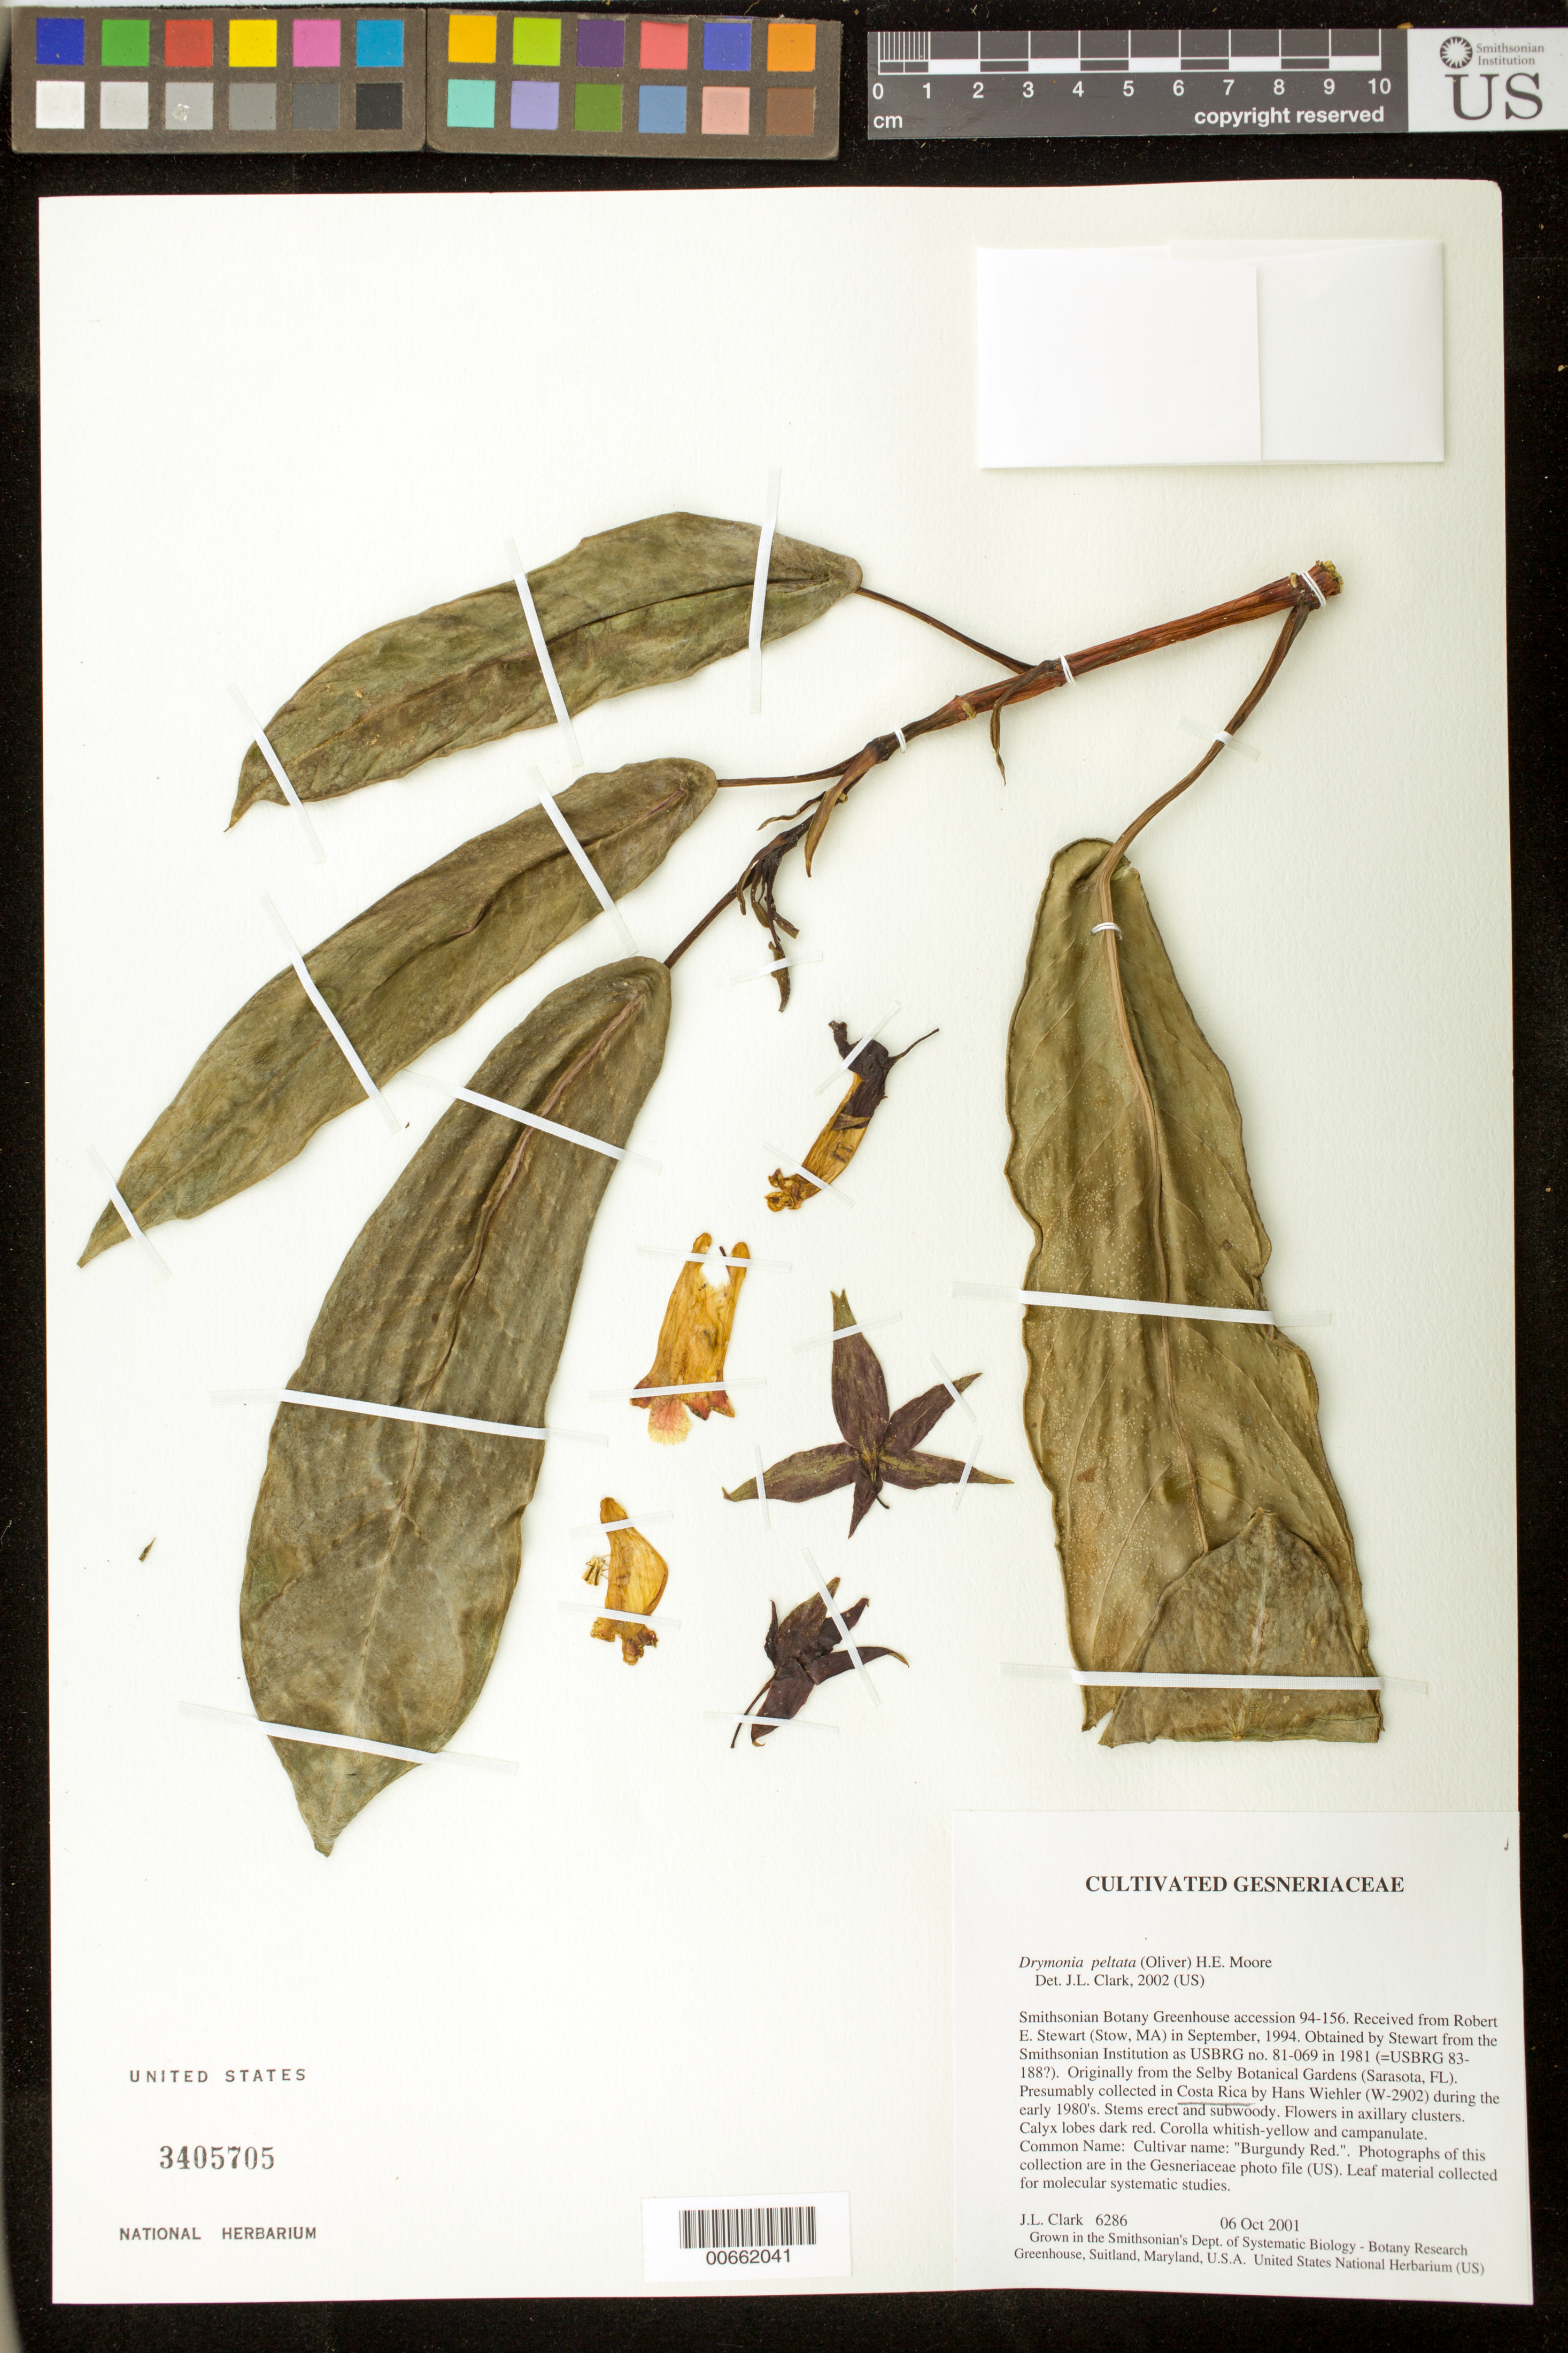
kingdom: Plantae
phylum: Tracheophyta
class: Magnoliopsida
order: Lamiales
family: Gesneriaceae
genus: Drymonia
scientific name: Drymonia peltata 'Burgundy Red'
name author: H.E. Moore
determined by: Clark, J. L., (SEL), The Marie Selby Botanical Garden (UNITED STATES)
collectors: J. L. Clark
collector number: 6286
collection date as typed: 06 Oct 2001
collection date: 2001-10-06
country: United States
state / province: Maryland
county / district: Prince George's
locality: Grown in the Smithsonian's Dept. of Systematic Biology-Botany Research Greenhouse, Suitland, Maryland, U.S.A.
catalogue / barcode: US 3405705